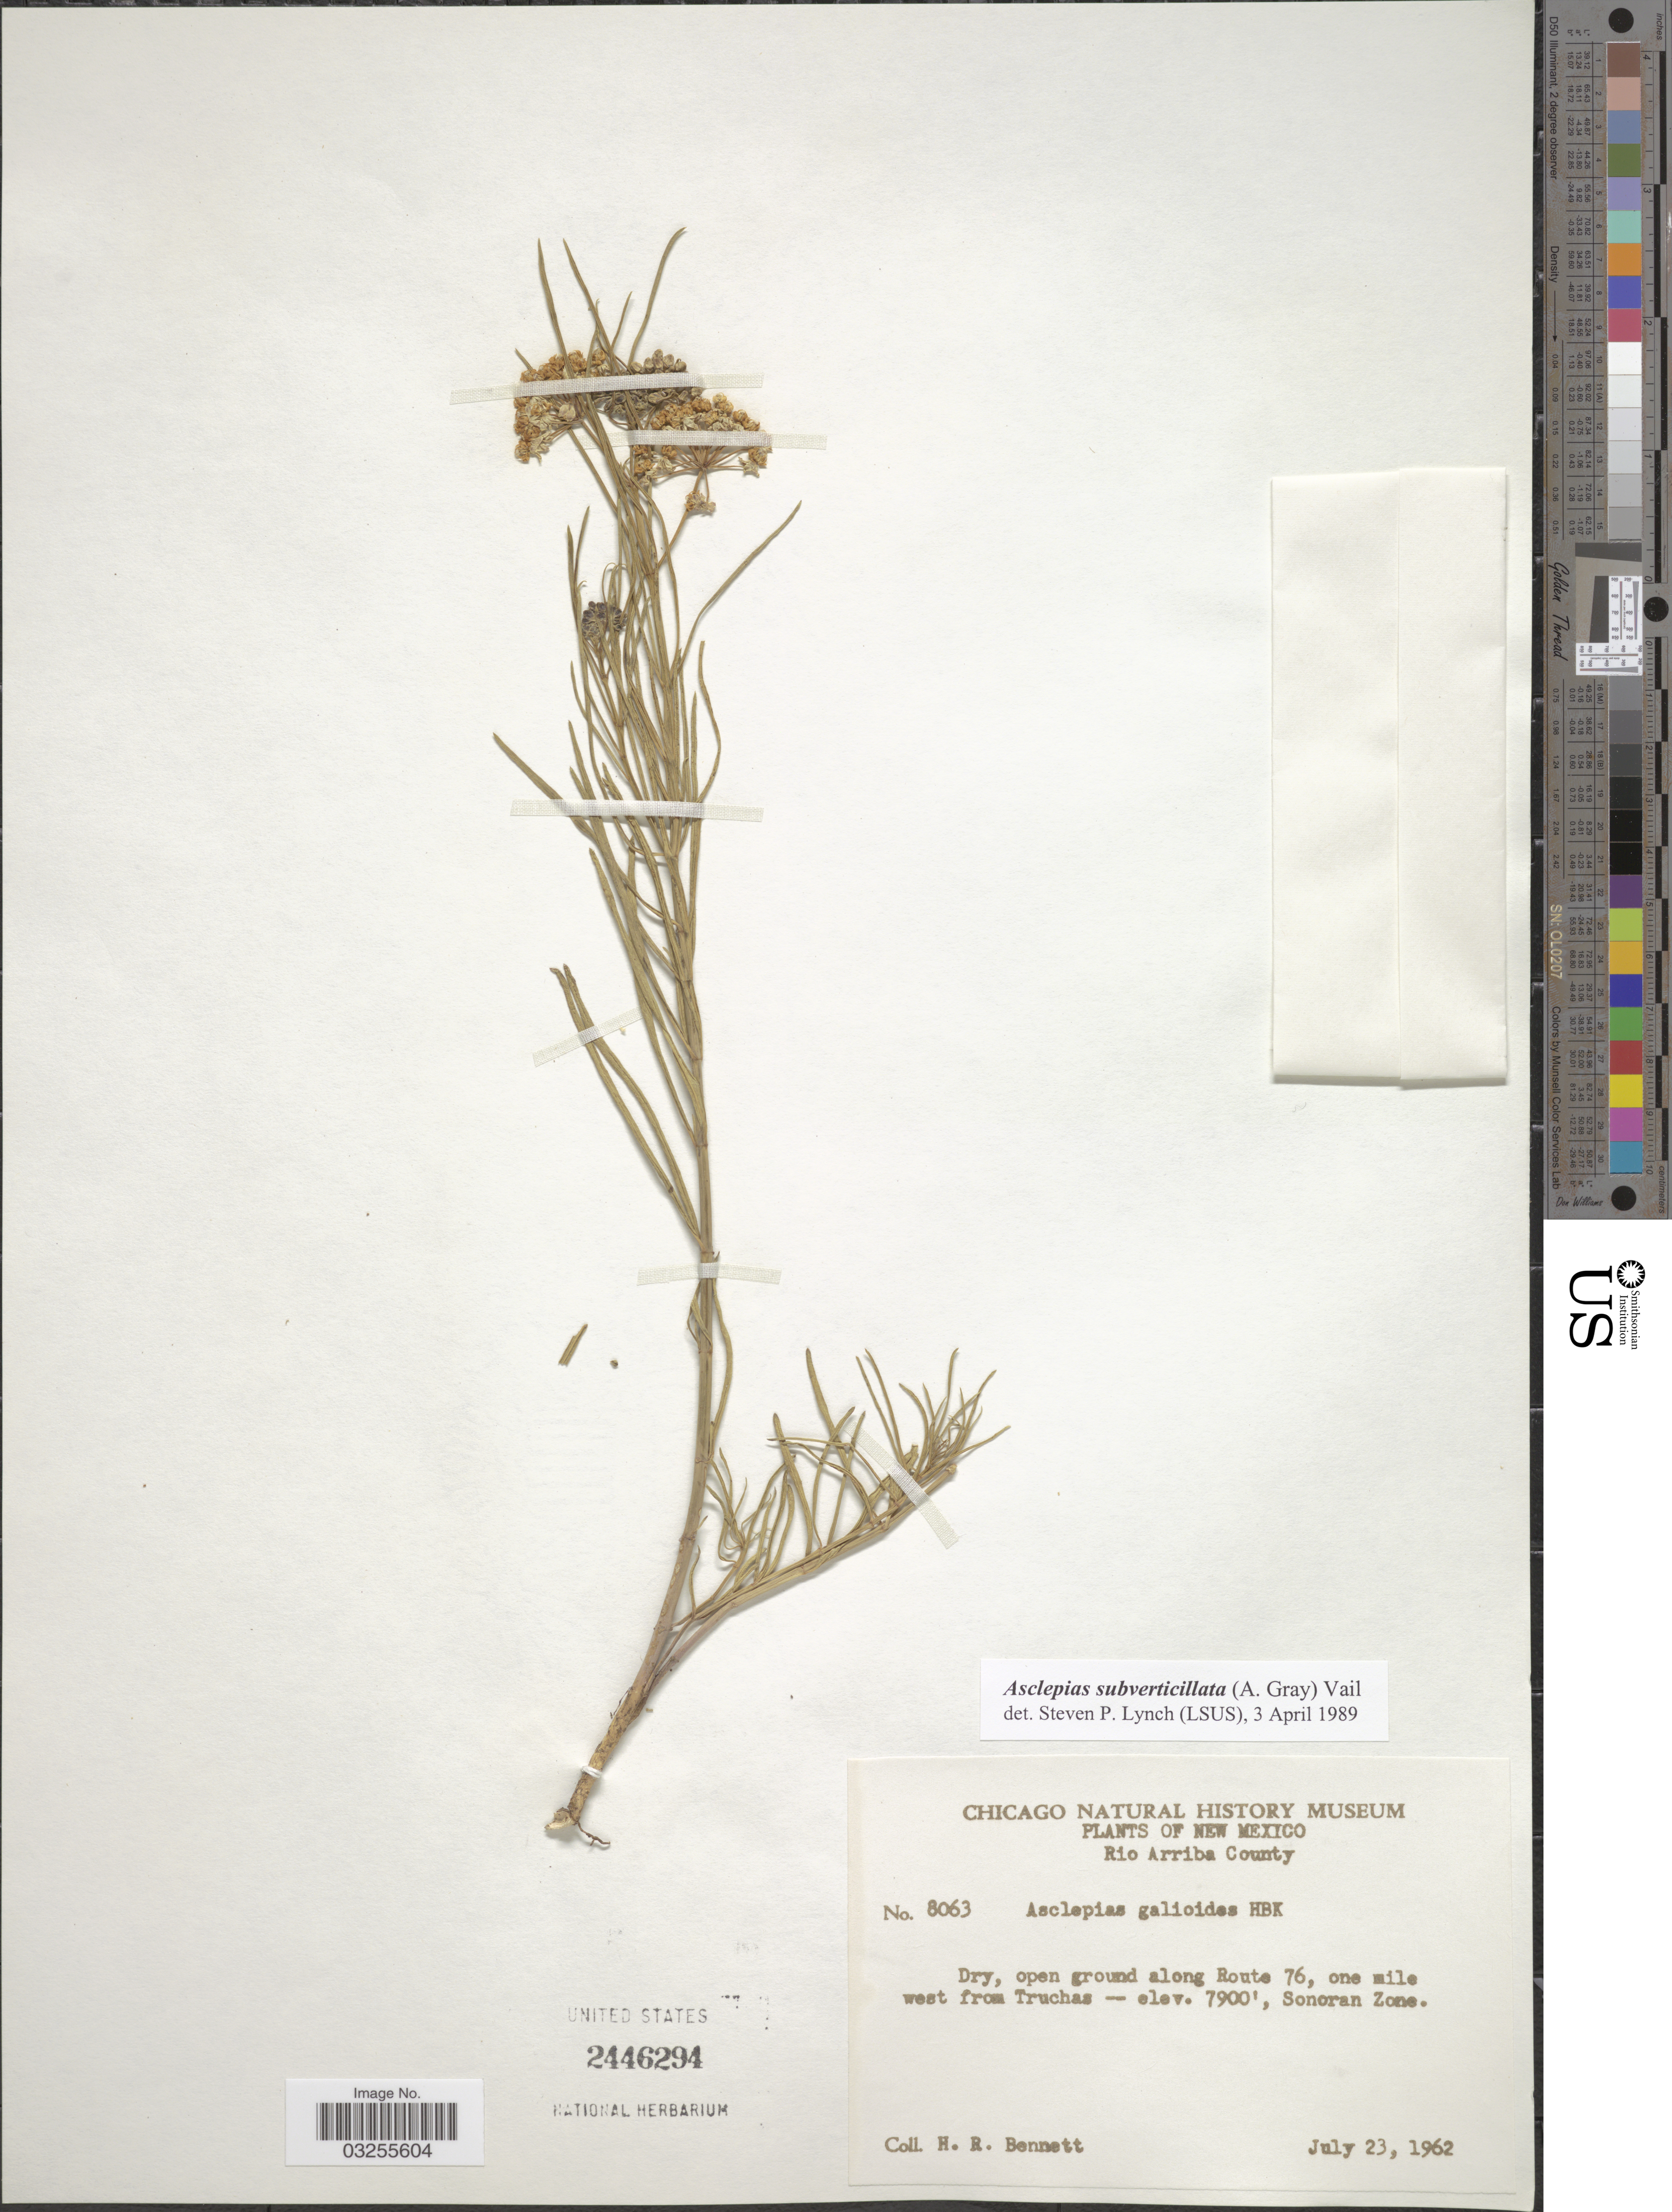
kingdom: Plantae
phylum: Tracheophyta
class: Magnoliopsida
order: Gentianales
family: Apocynaceae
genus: Asclepias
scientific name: Asclepias subverticillata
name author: (A. Gray) Vail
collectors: H. R. Bennett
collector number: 8063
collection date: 1962-07-23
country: United States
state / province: New Mexico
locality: Rio Arriba County. Dry, open ground along Route 76, one mile west from Truchas, Sonoran Zone.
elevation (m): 2408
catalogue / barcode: US 2446294